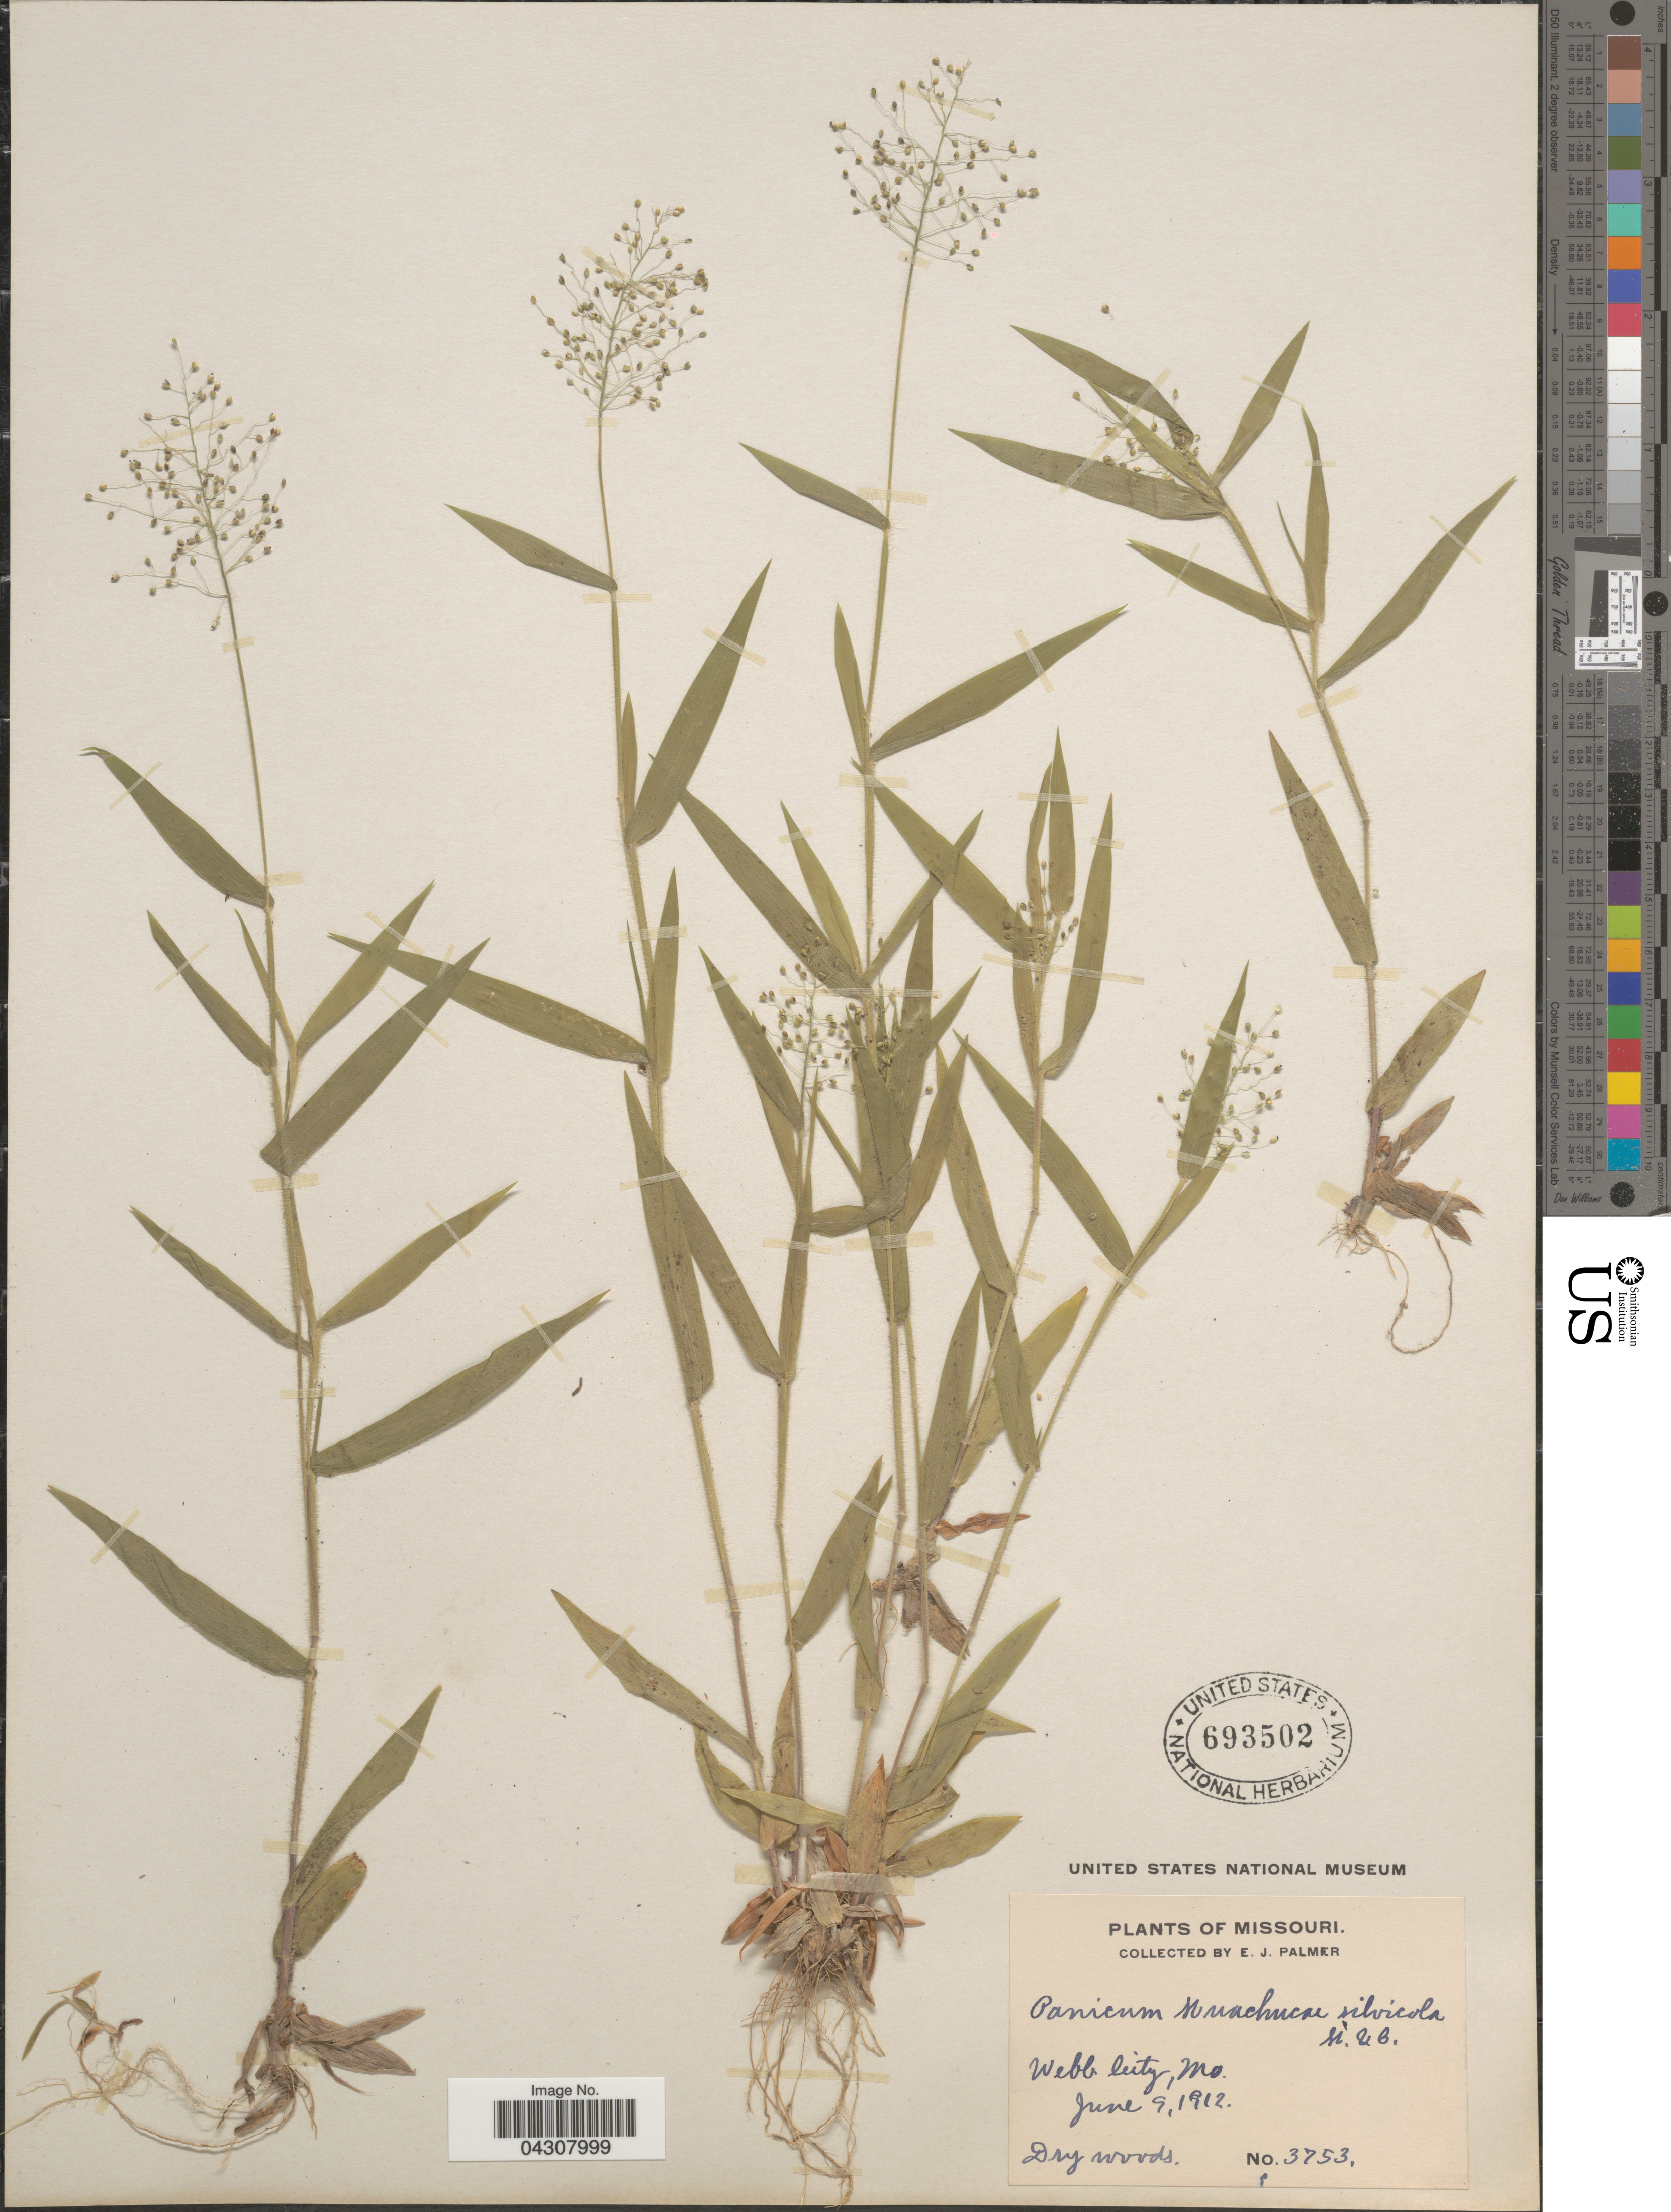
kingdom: Plantae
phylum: Tracheophyta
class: Liliopsida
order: Poales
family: Poaceae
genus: Dichanthelium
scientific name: Dichanthelium acuminatum var. acuminatum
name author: (Sw.) Gould & C.A. Clark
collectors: E. J. Palmer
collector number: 3753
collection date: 1912-06-09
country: United States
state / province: Missouri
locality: Webb City.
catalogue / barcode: US 693502